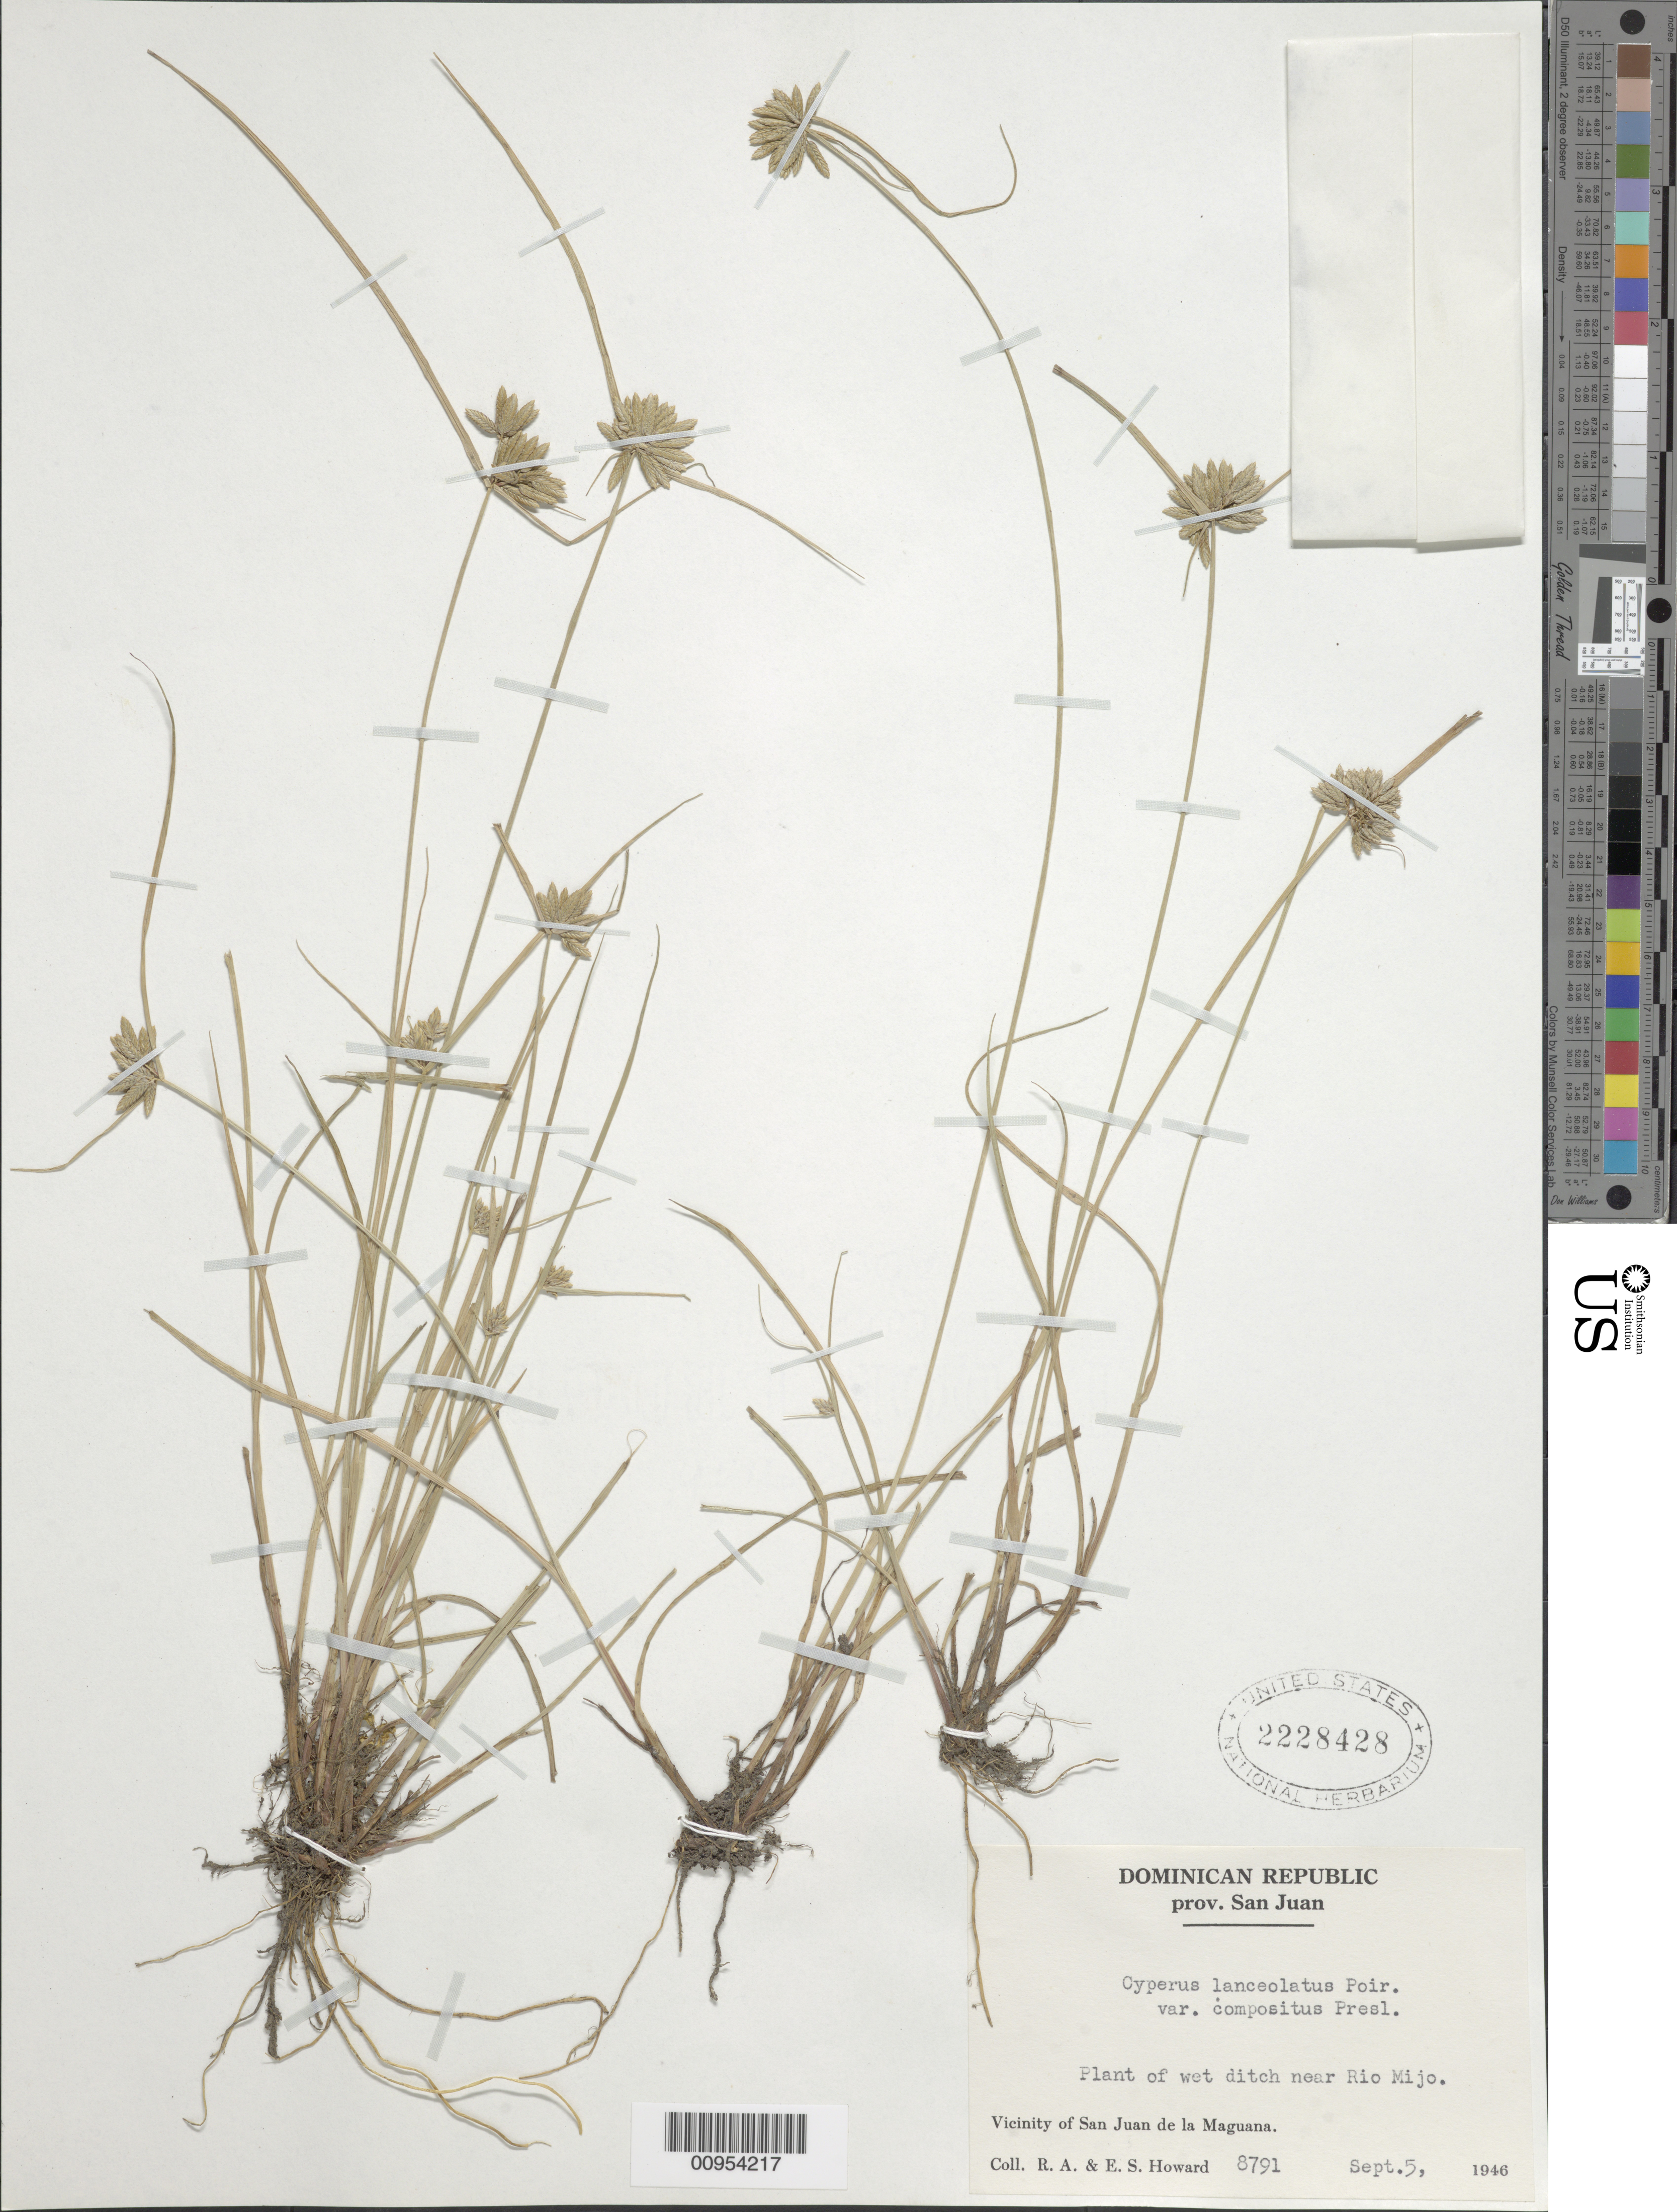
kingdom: Plantae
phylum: Tracheophyta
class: Liliopsida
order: Poales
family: Cyperaceae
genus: Cyperus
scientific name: Cyperus lanceolatus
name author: Poir.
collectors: R. A. Howard & E. S. Howard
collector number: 8791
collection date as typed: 05 Sep 1946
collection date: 1946-09-05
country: Dominican Republic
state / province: San Juan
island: Hispaniola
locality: Vicinity of San Juan de la Maguana, ditch near Rio Mijo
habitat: Wet ditch near rio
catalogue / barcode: US 2228428